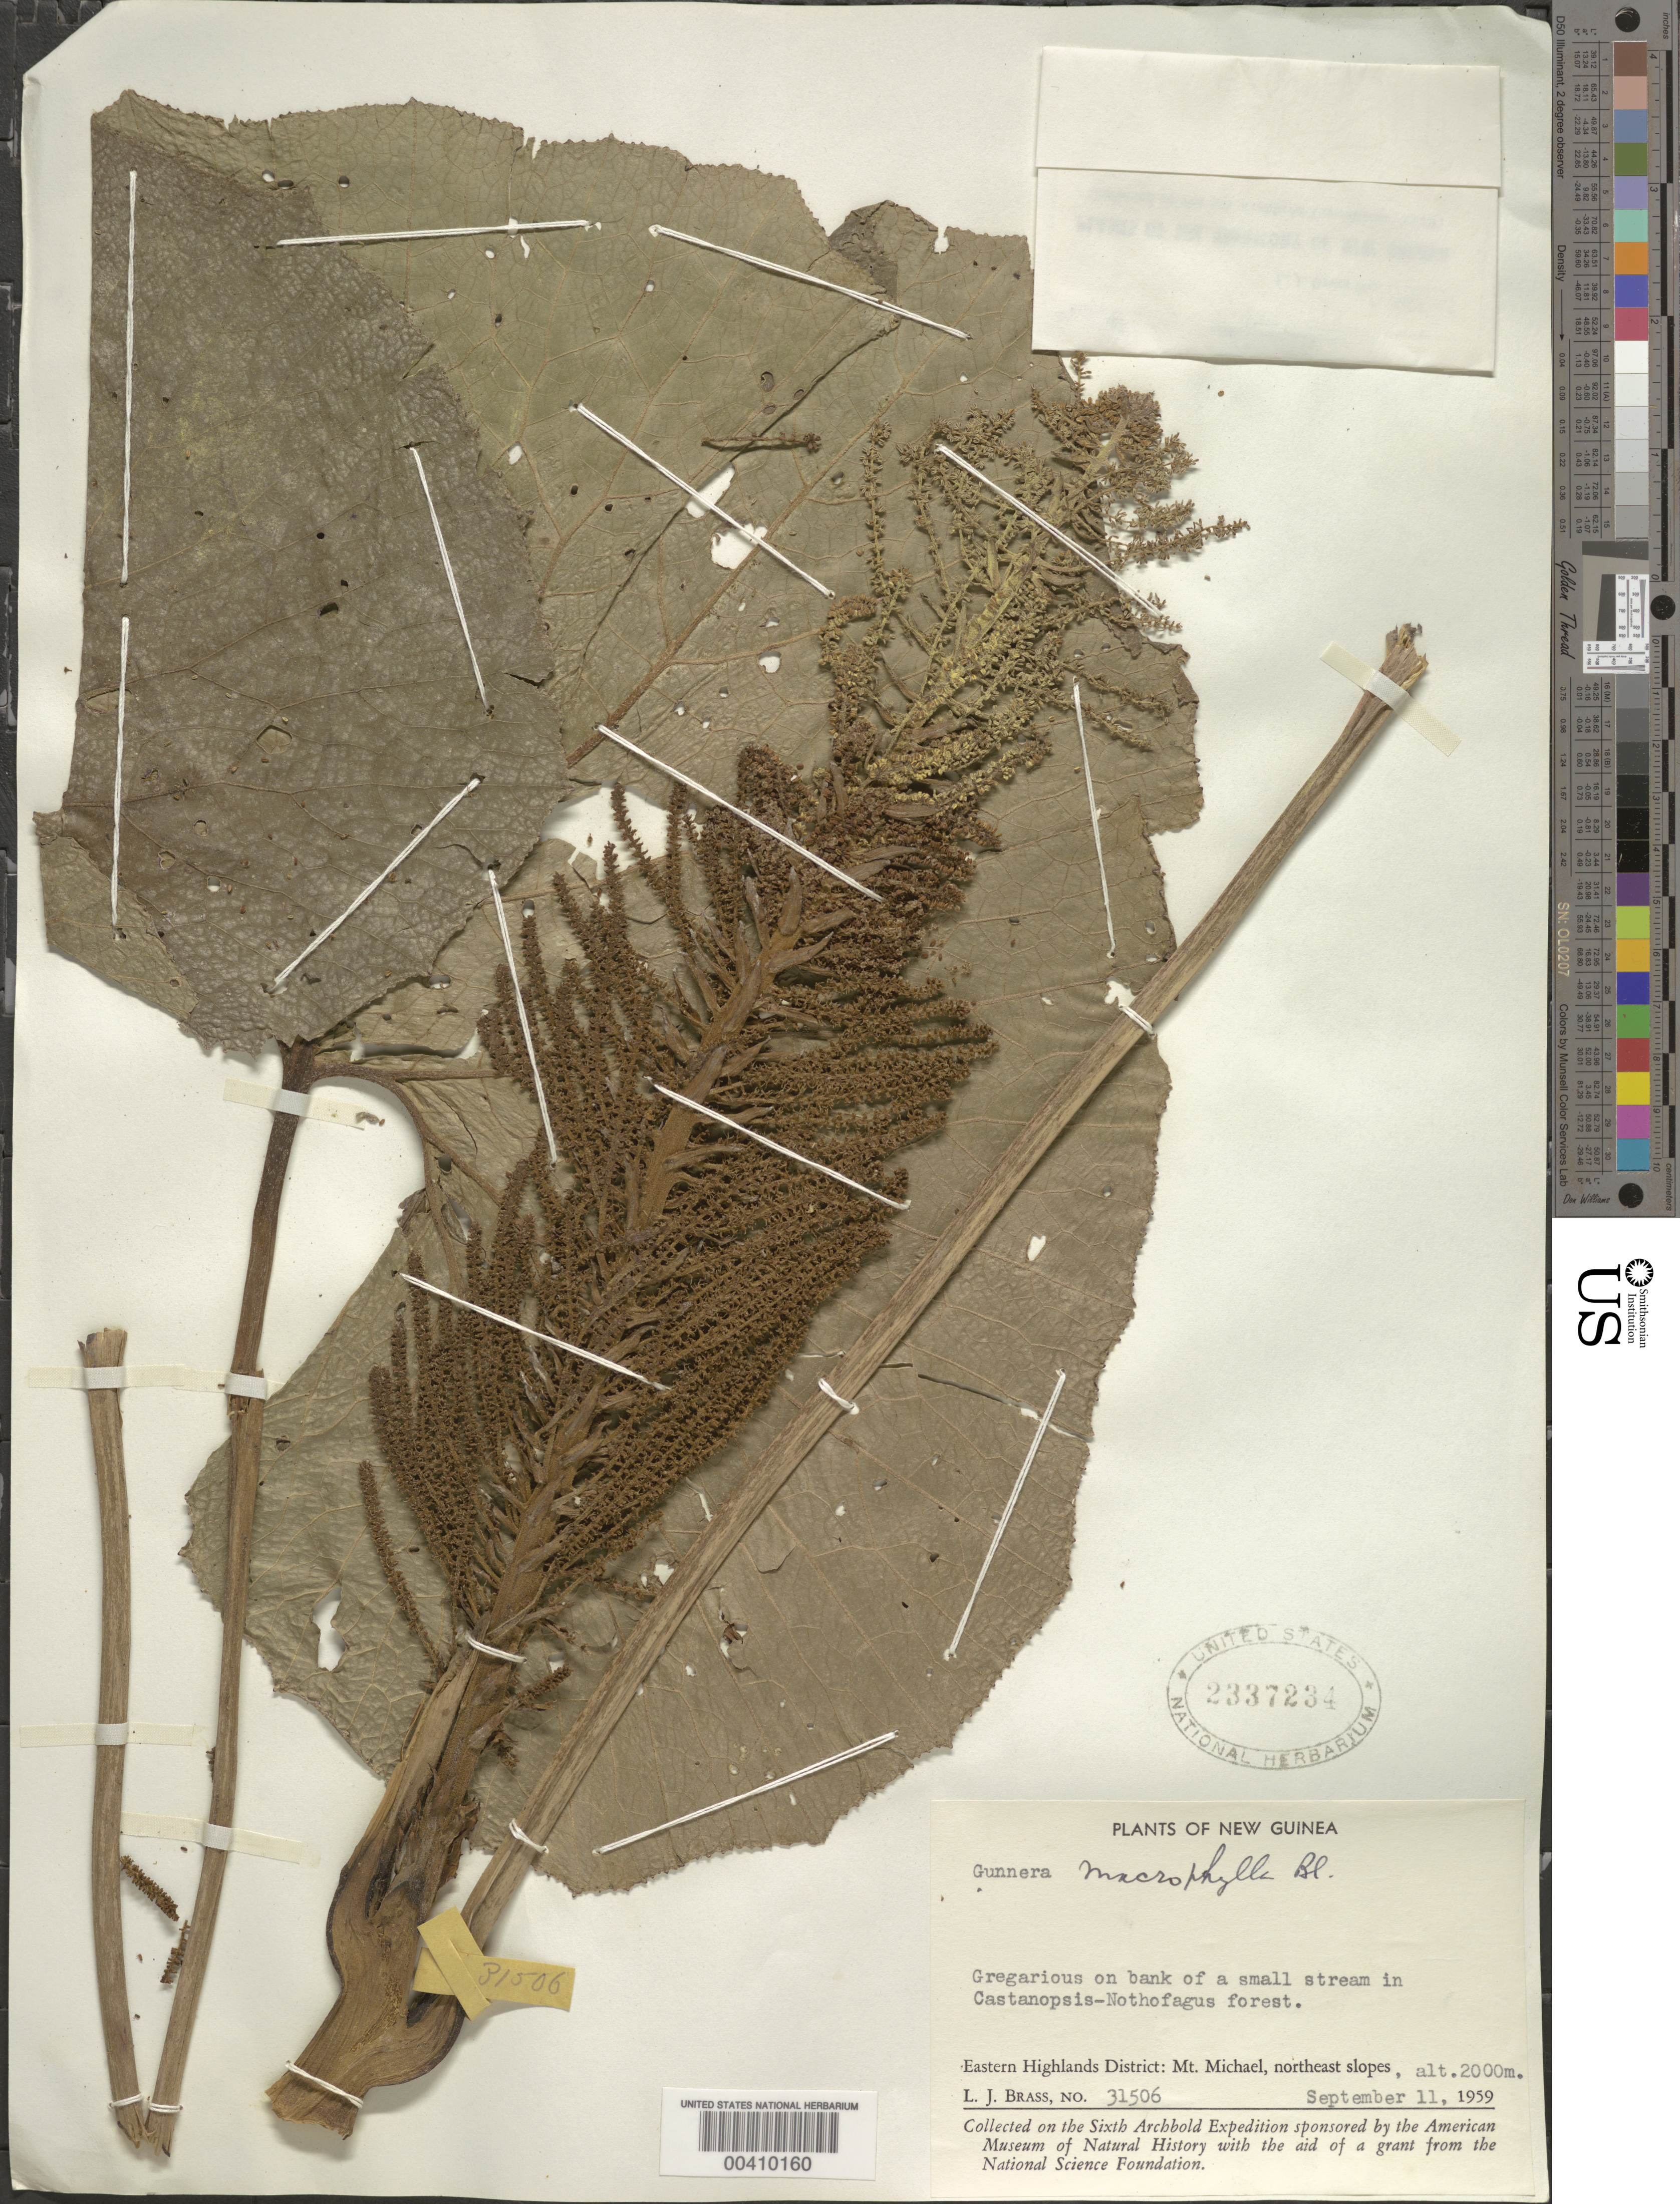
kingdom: Plantae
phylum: Tracheophyta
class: Magnoliopsida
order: Gunnerales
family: Gunneraceae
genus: Gunnera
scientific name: Gunnera macrophylla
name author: Blume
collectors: L. J. Brass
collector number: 31506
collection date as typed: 11 Sep 1959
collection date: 1959-09-11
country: Papua New Guinea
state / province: Eastern Highlands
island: New Guinea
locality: Mt. Michael, NE slopes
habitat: bank of a small stream in Castanopsis - Nothofagus forest.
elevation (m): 2000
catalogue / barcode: US 2337234